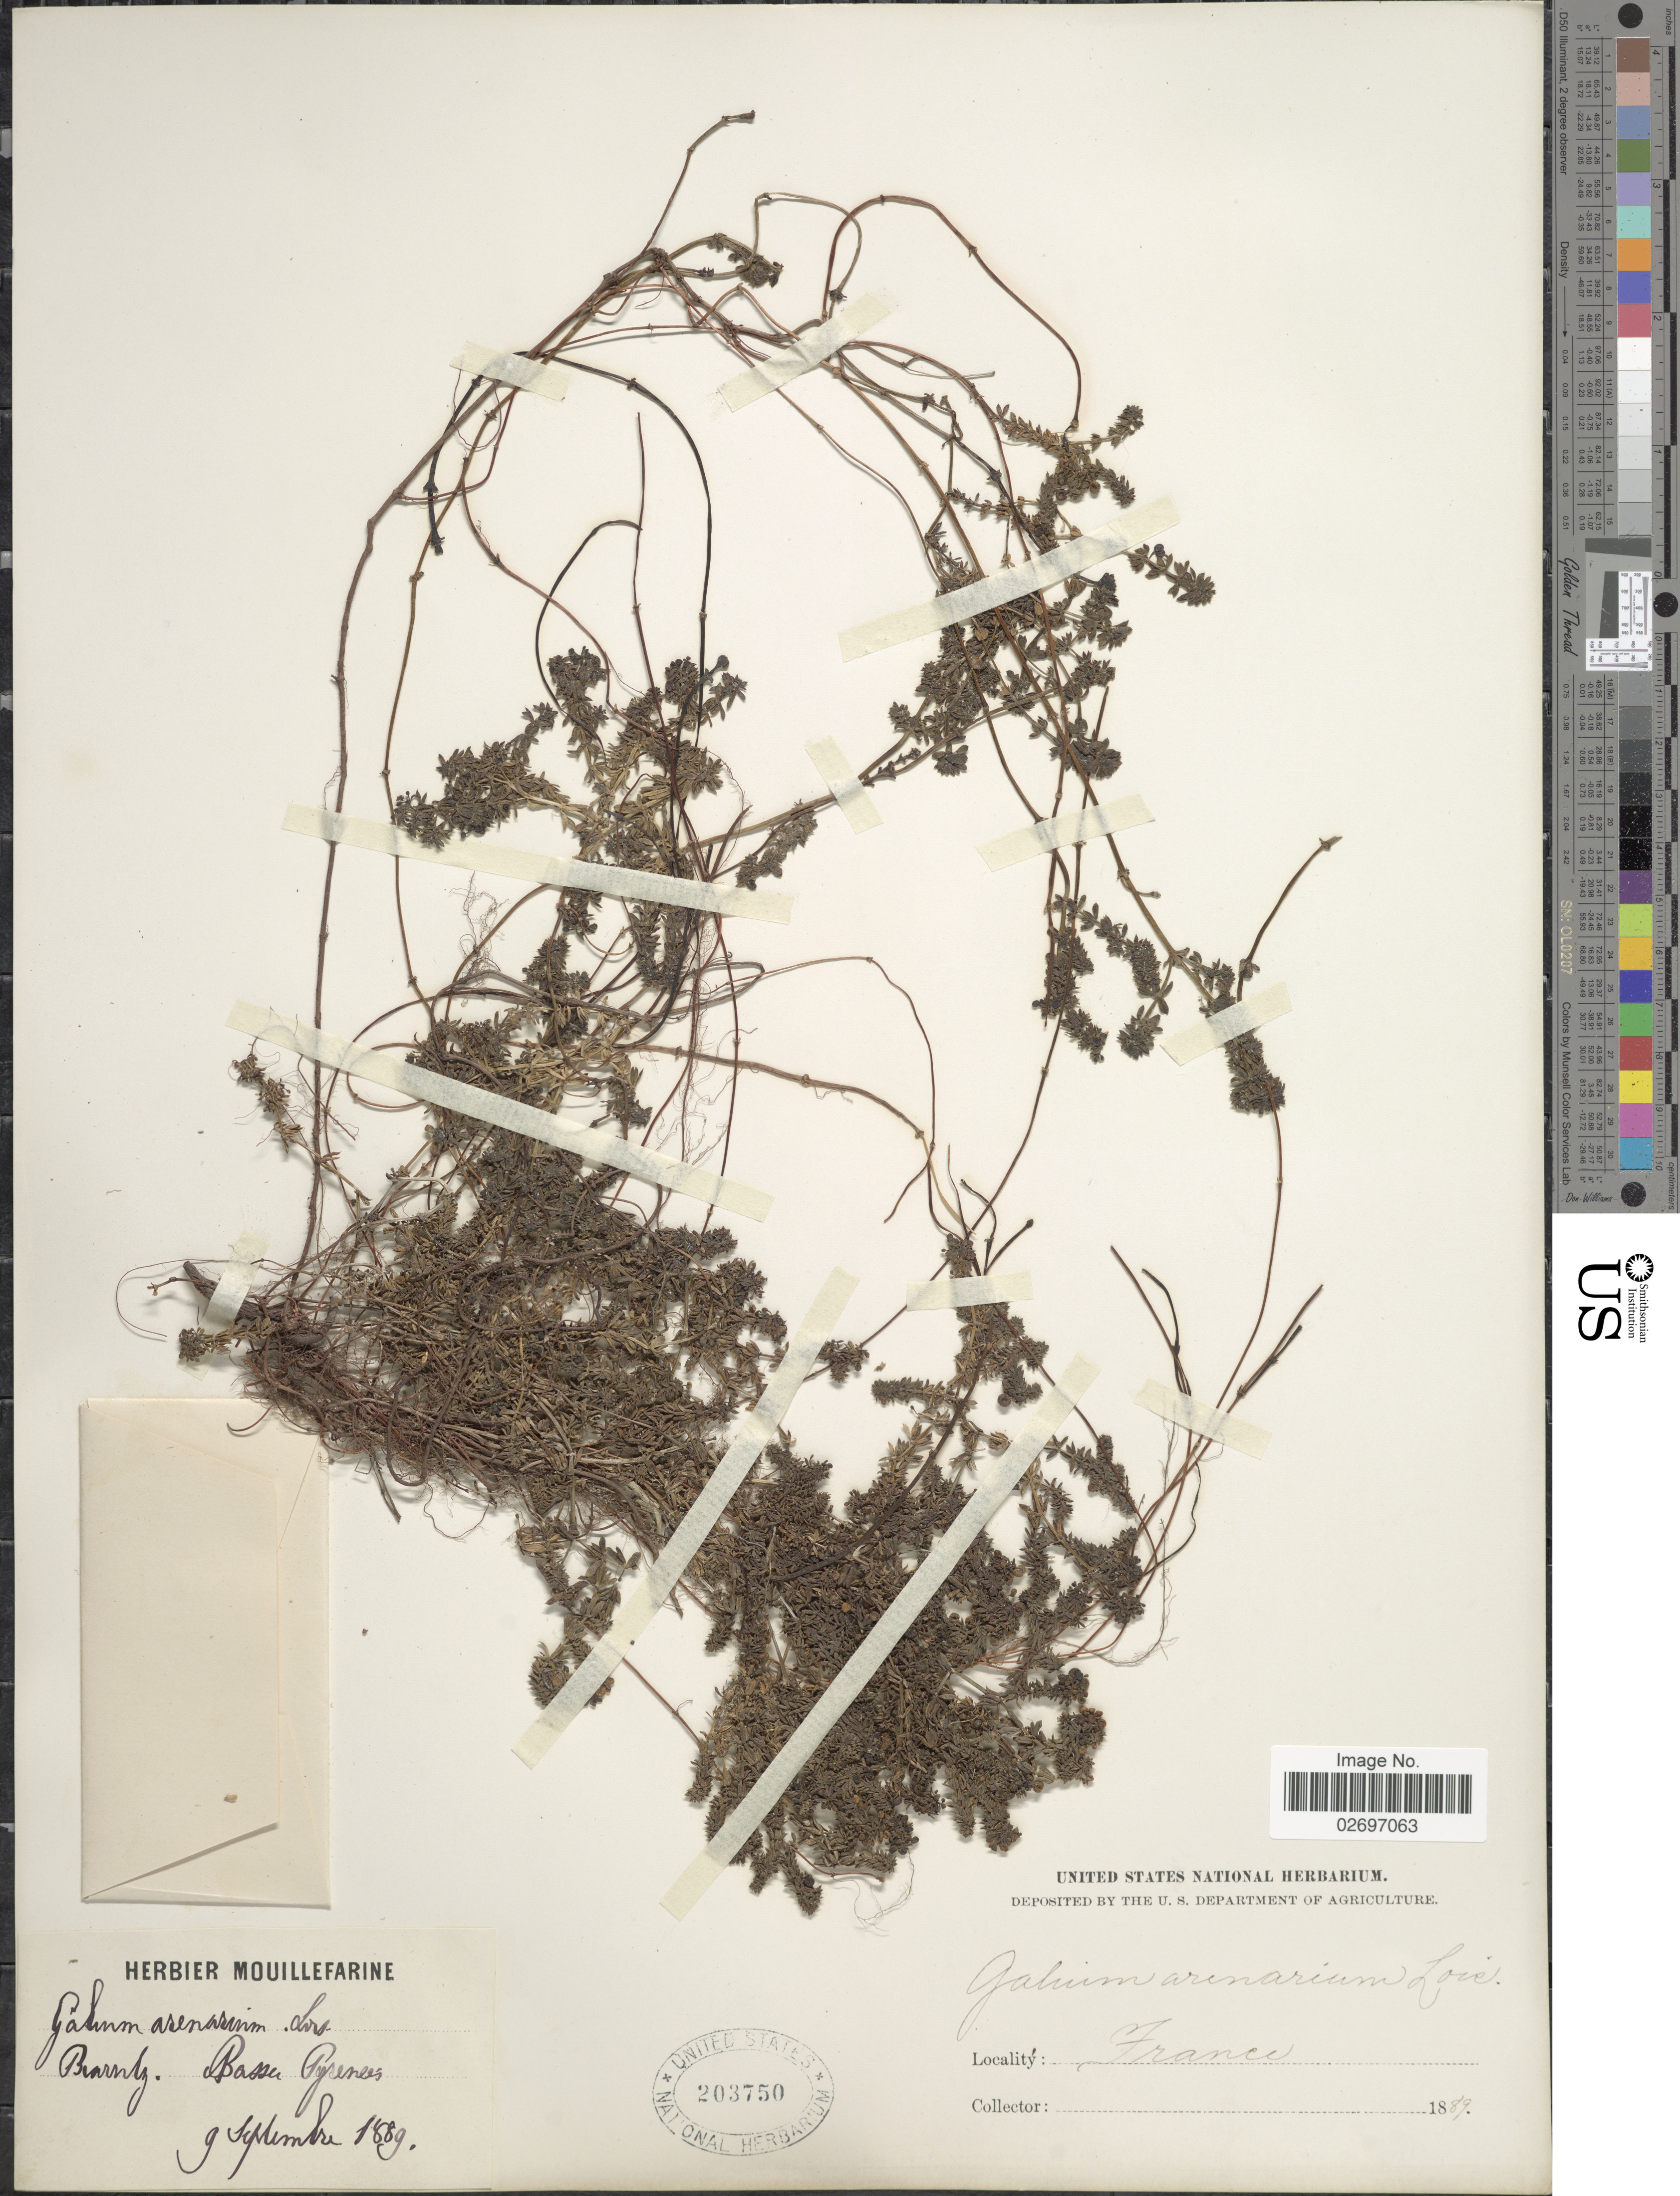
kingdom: Plantae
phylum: Tracheophyta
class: Magnoliopsida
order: Gentianales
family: Rubiaceae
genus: Galium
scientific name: Galium arenarium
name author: Loisel.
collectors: ex herb. Mouillefarine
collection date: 1889-09-09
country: France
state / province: Nouvelle-Aquitaine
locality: Biarritz, Basses Pyrénées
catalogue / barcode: US 203750